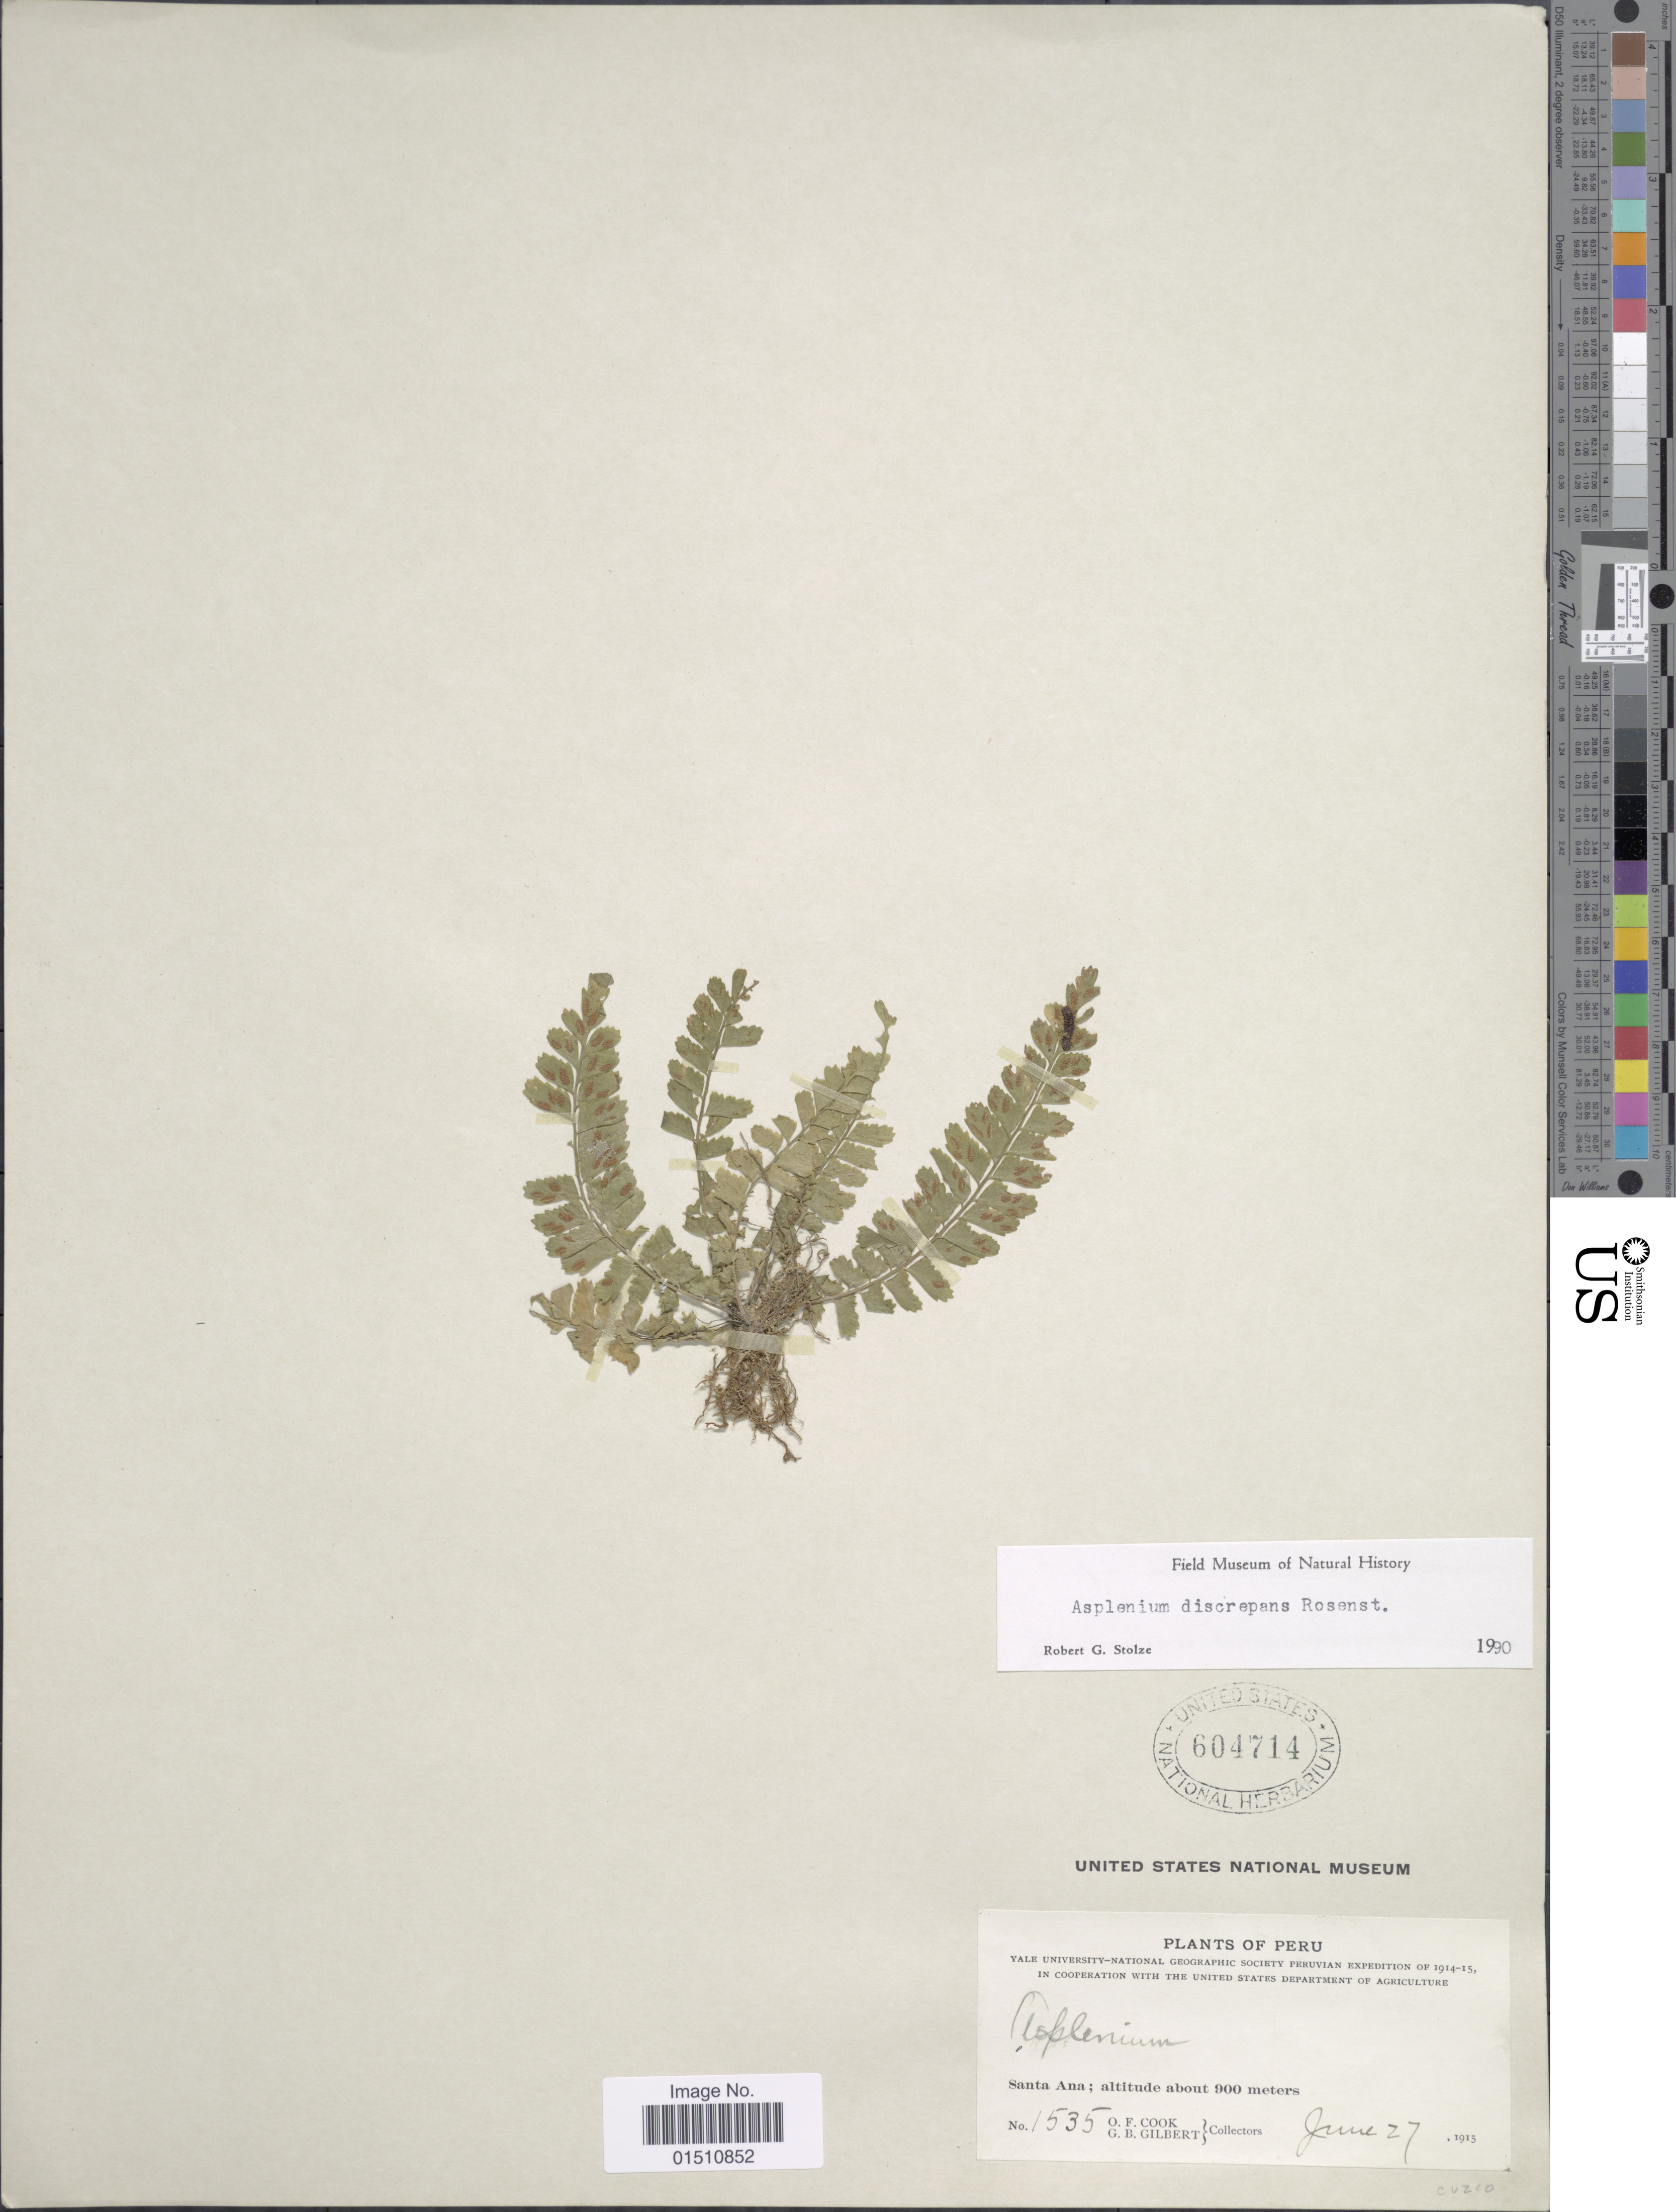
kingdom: Plantae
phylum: Tracheophyta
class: Polypodiopsida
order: Polypodiales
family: Aspleniaceae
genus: Asplenium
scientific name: Asplenium discrepans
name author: Rosenst.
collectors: O. F. Cook & G. B. Gilbert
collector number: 1535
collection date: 1915-06-27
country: Peru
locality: Peru, Santa Ana.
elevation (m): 900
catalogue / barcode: US 604714